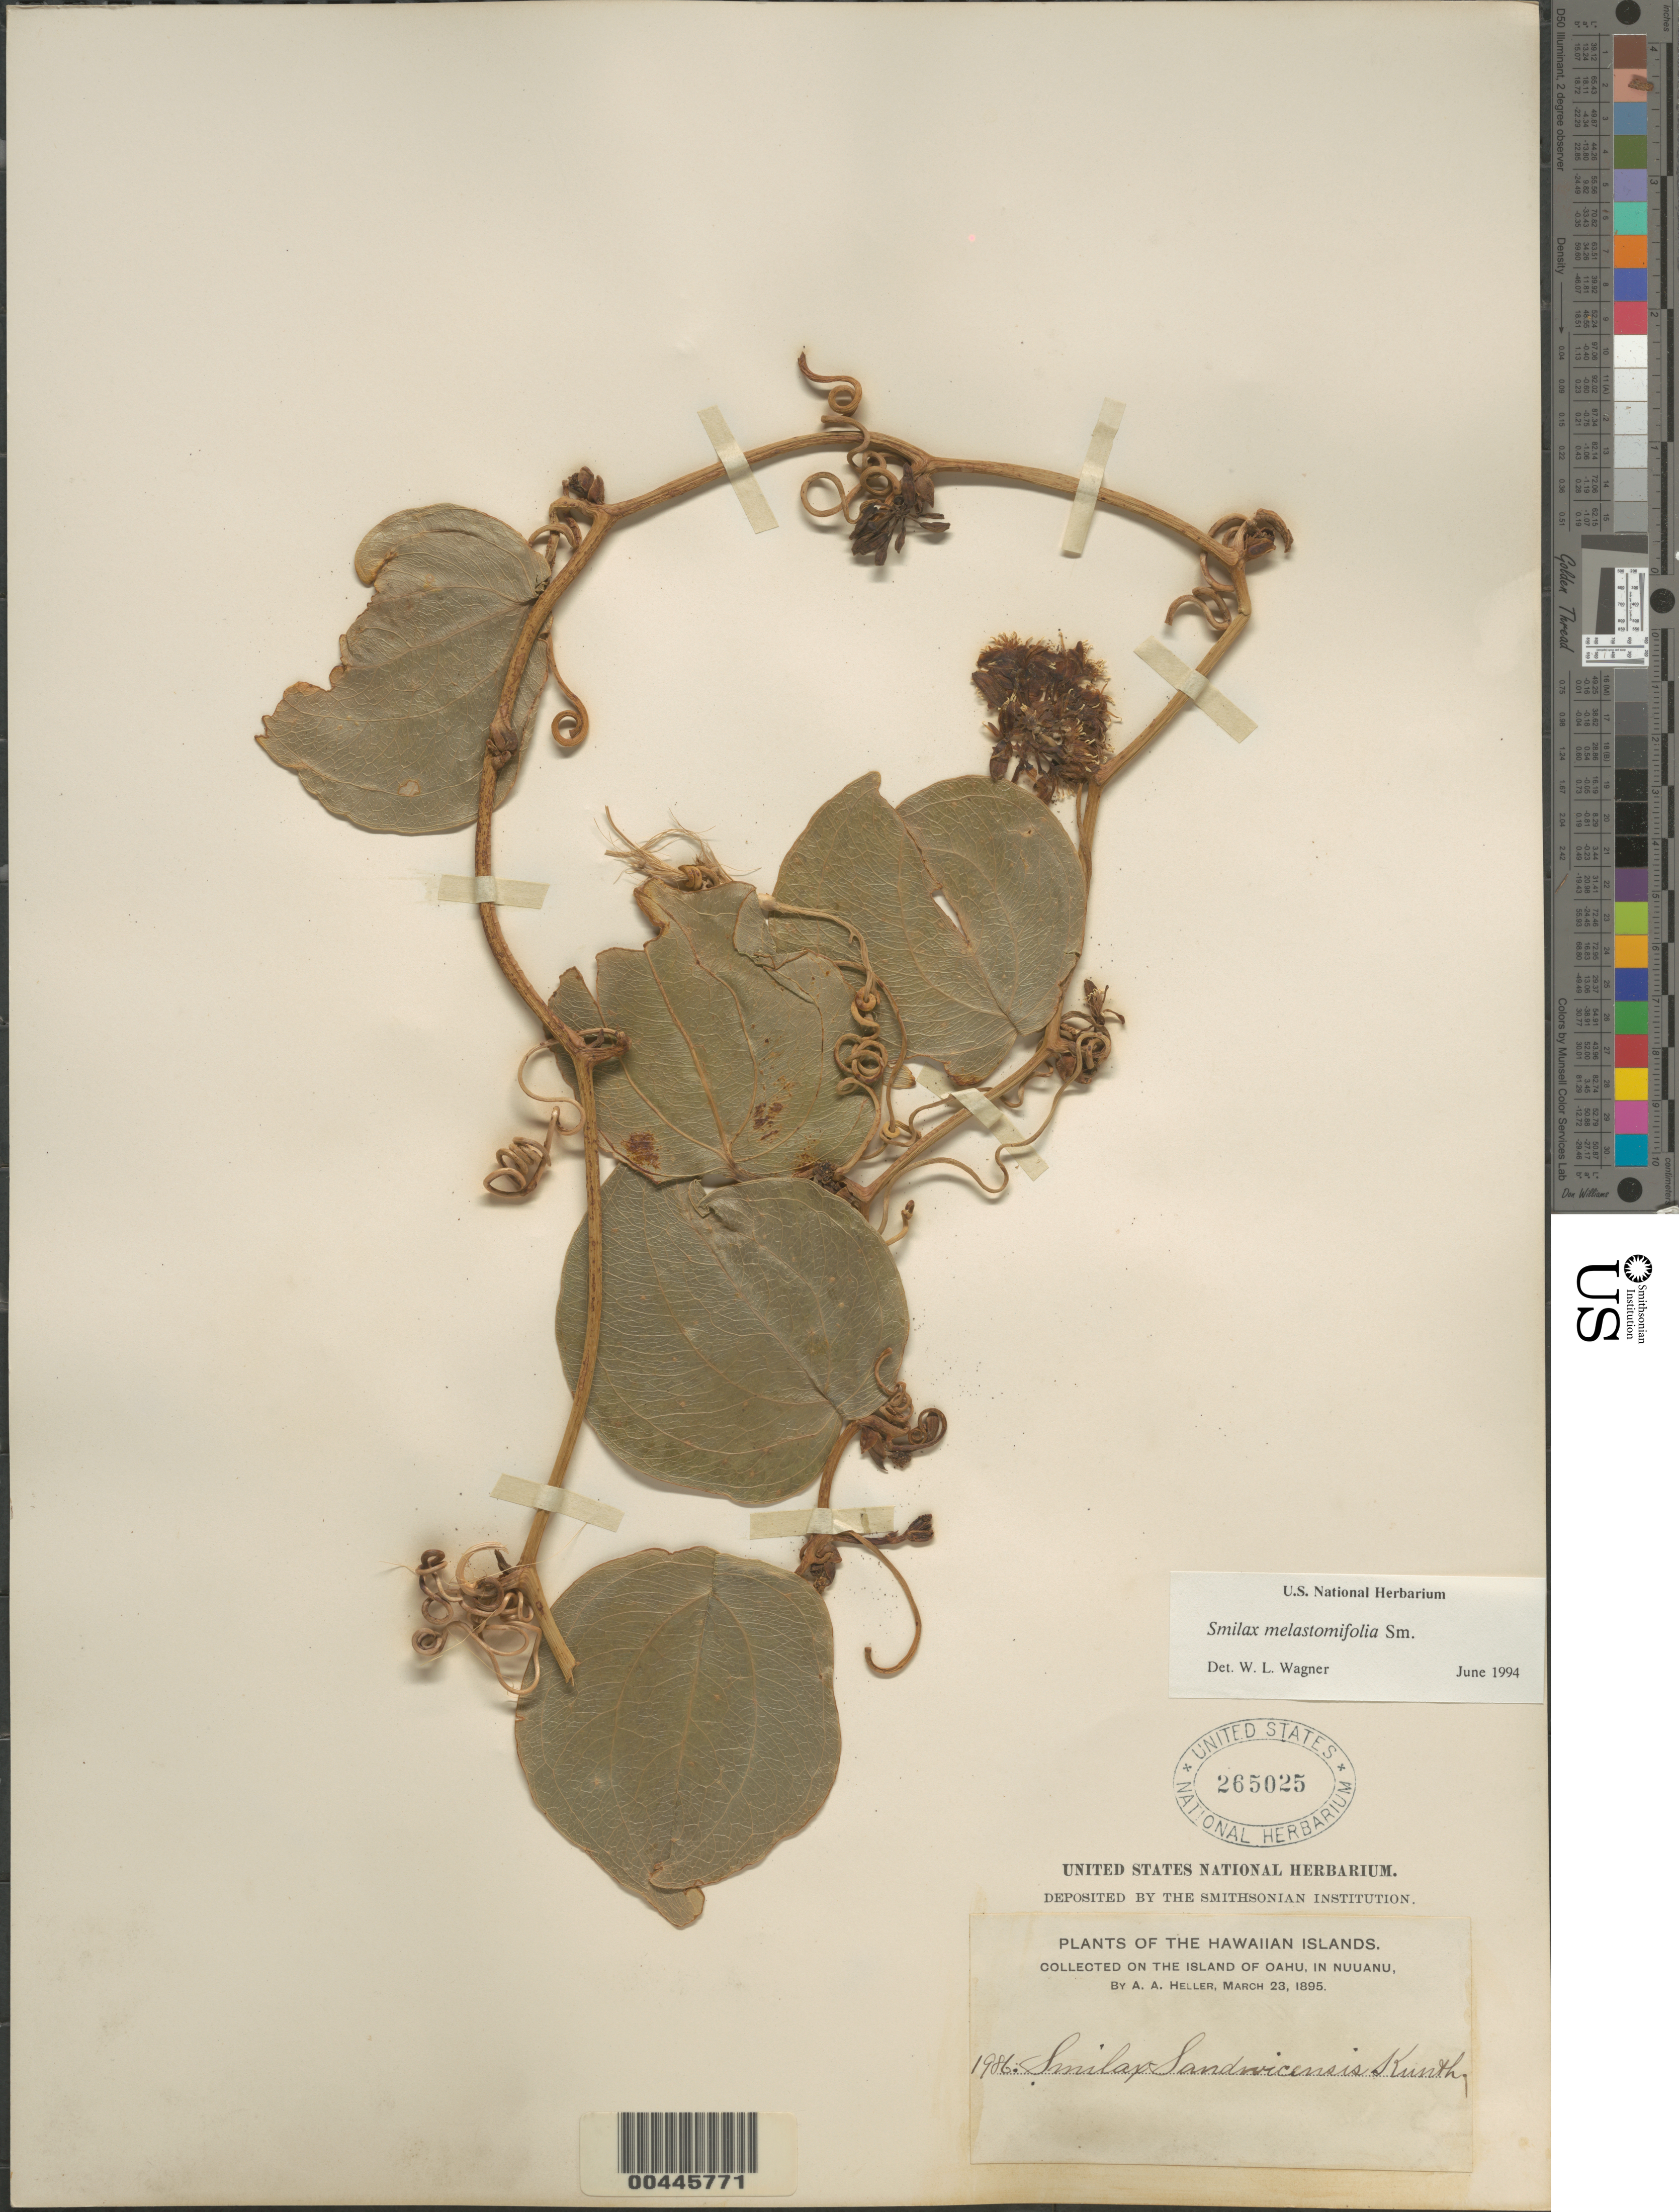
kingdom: Plantae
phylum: Tracheophyta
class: Liliopsida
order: Liliales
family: Smilacaceae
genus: Smilax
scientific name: Smilax melastomifolia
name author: Sm.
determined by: Wagner, W. L., (BOT), Smithsonian Institution - National Museum of Natural History (UNITED STATES)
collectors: A. A. Heller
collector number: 1986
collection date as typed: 23 Mar 1895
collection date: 1895-03-23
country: United States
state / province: Hawaii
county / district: Honolulu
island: Oahu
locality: In Nuuanu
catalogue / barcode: US 265025